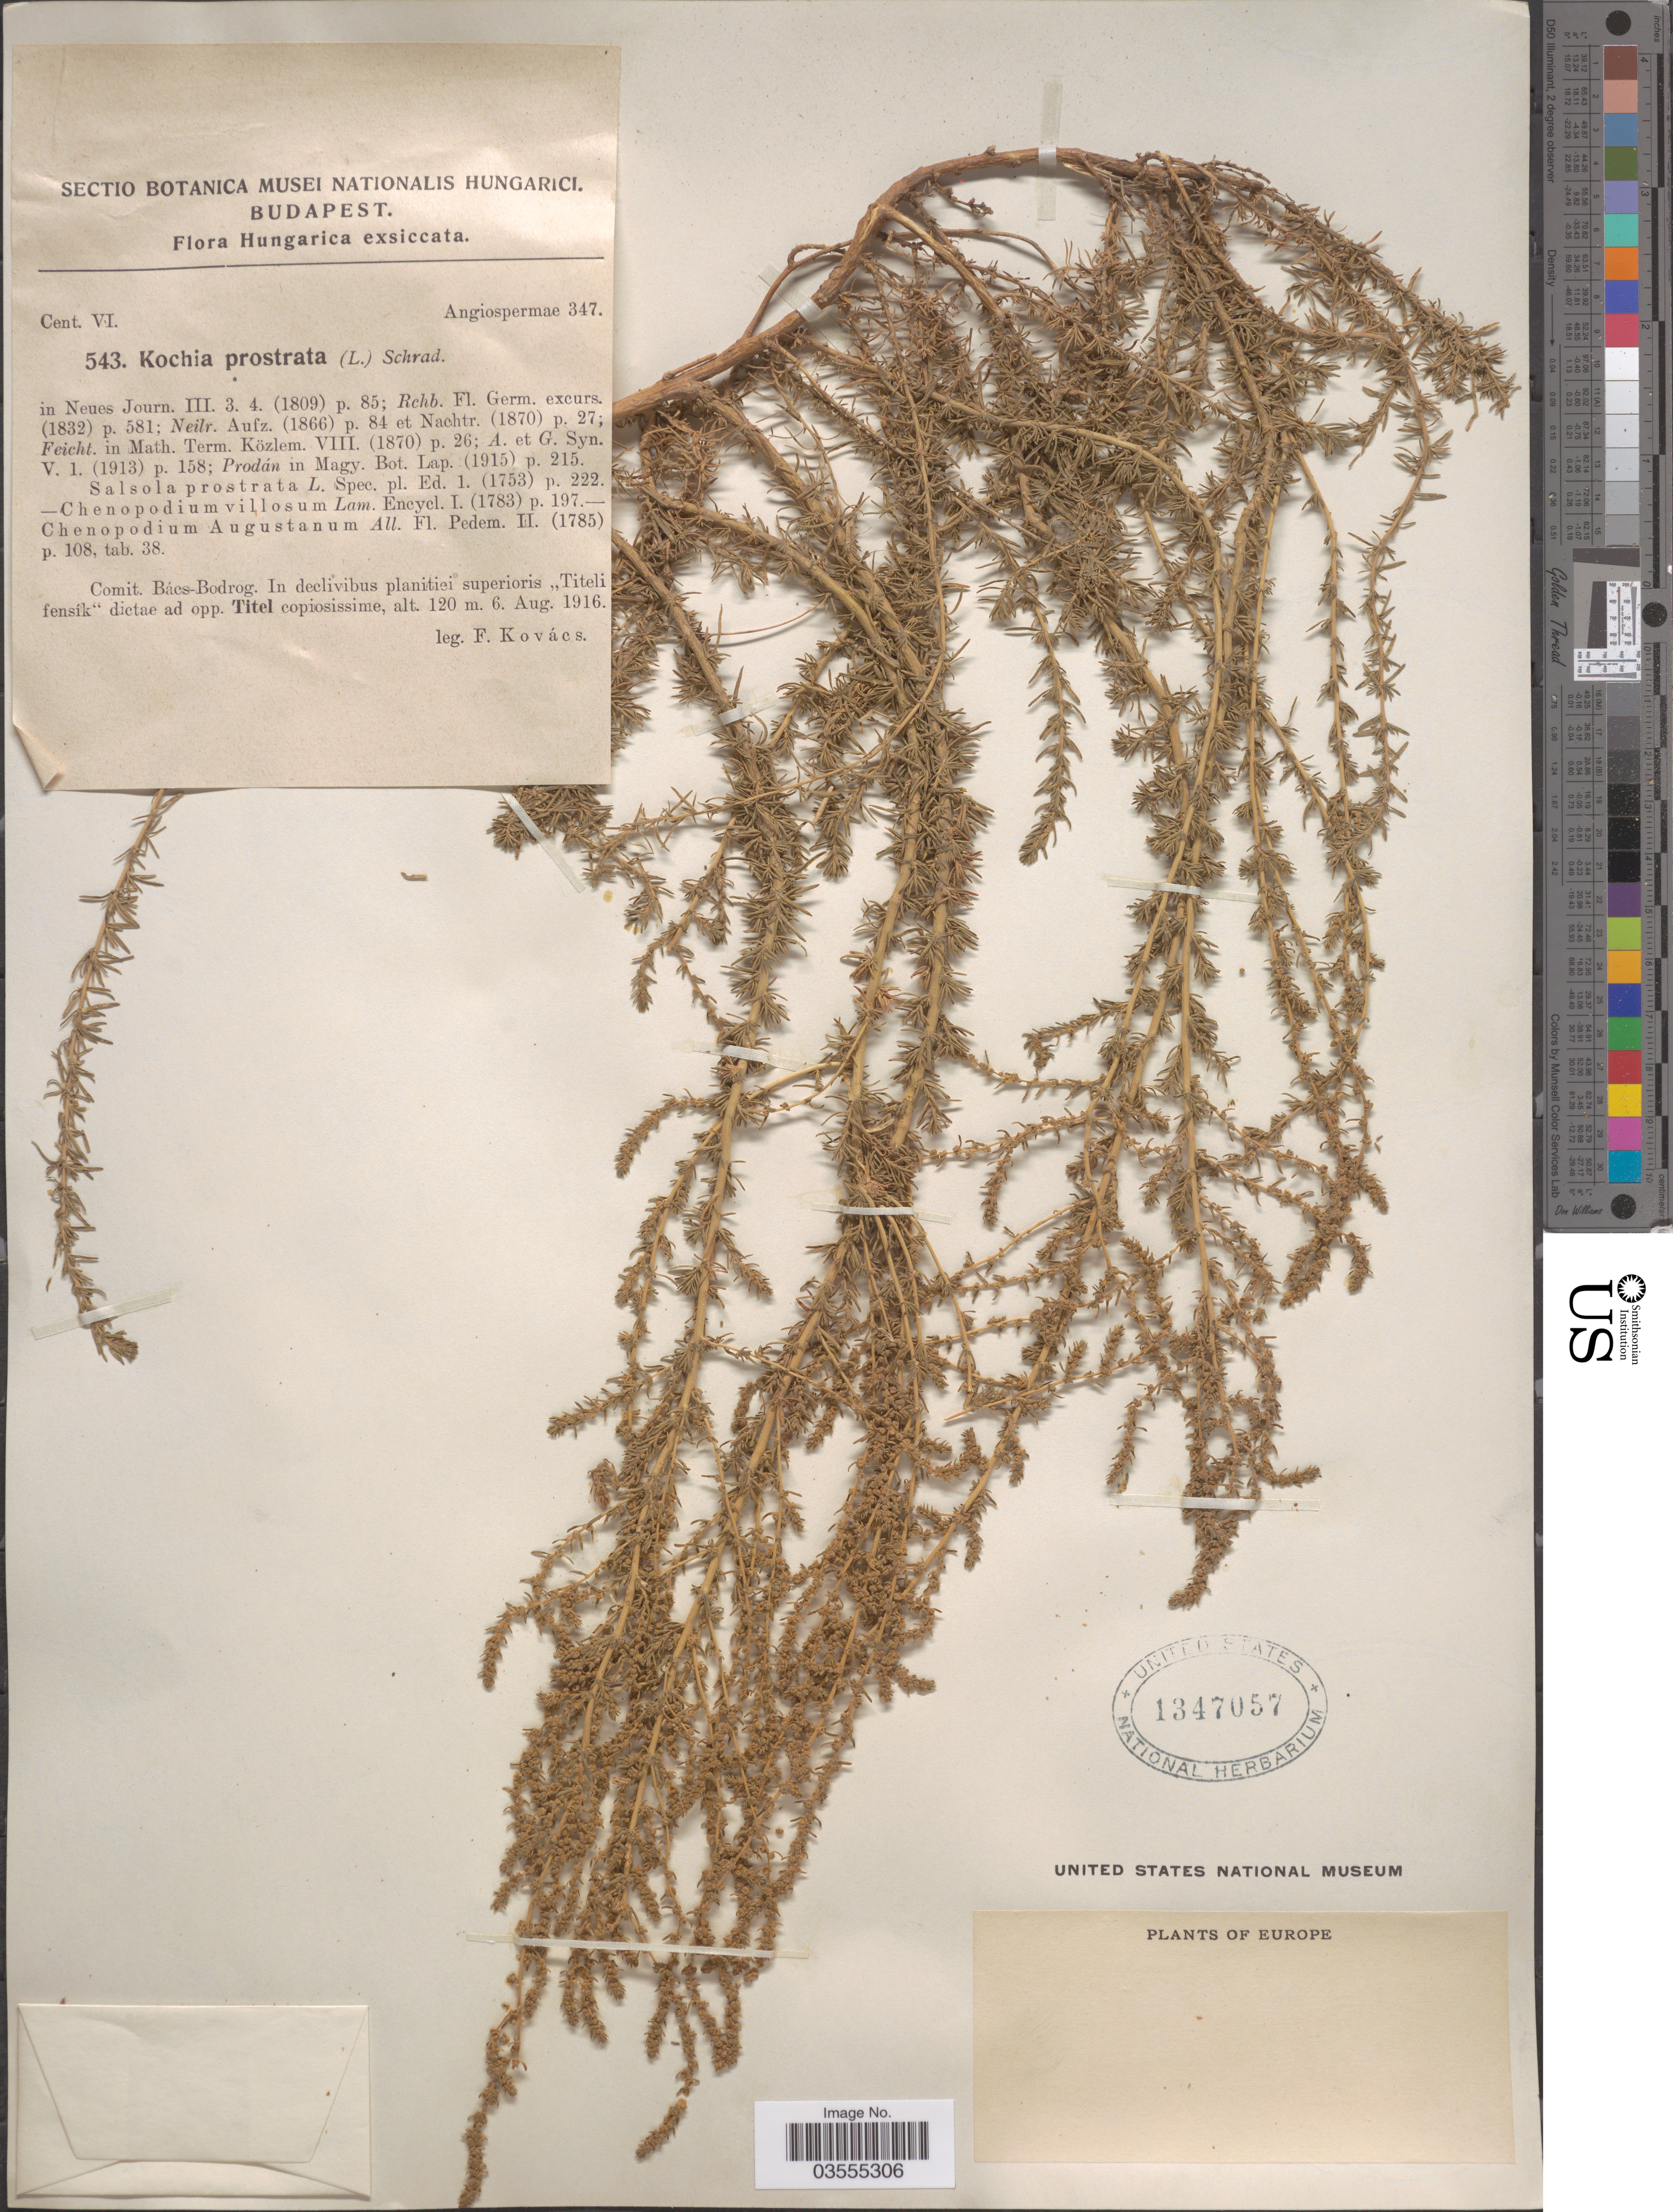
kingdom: Plantae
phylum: Tracheophyta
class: Magnoliopsida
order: Caryophyllales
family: Amaranthaceae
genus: Bassia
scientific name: Bassia prostrata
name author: (L.) Beck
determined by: U.S. National Herbarium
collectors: F. Kovacs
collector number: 543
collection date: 1916-08-06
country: Hungary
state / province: Budapest, Capital District of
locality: Budapest. Comit. Bács-Bodrog. In declivibus planitiei superioris "Titeli fensik" dictae ad opp. Titel copiosissime.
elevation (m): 120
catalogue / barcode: US 1347057